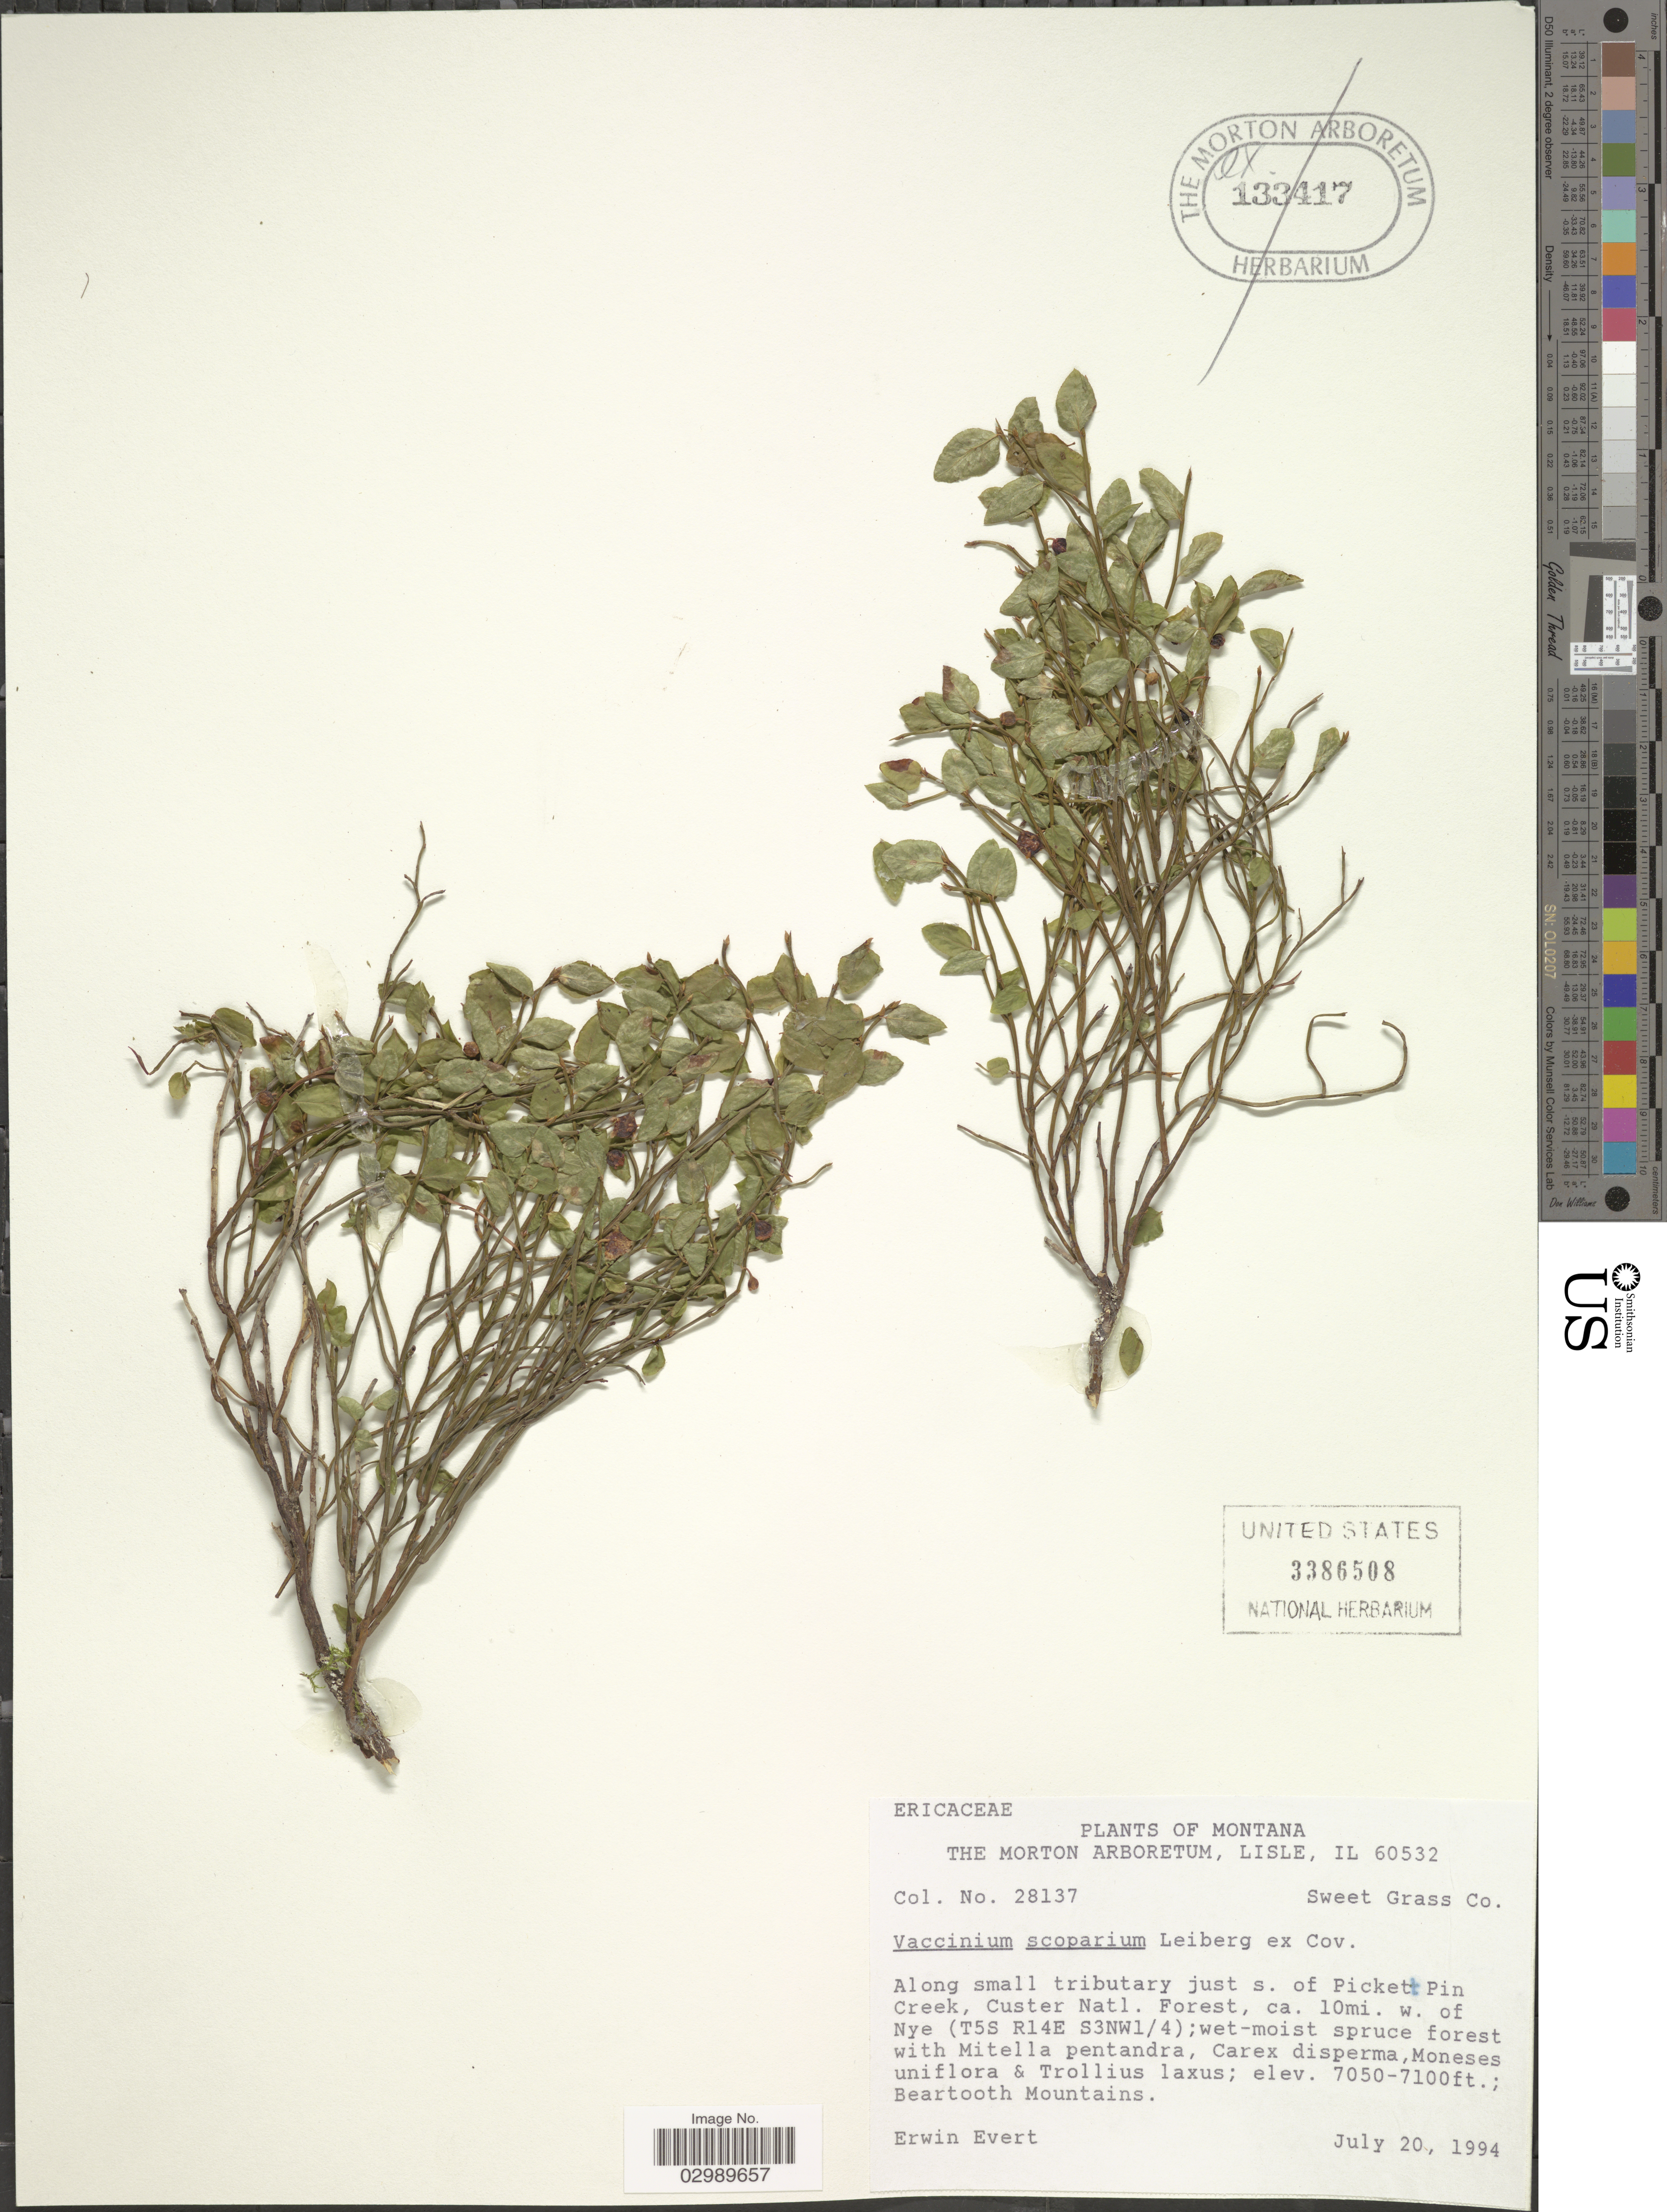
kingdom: Plantae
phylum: Tracheophyta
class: Magnoliopsida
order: Ericales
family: Ericaceae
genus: Vaccinium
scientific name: Vaccinium scoparium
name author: Leiberg ex Coville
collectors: E. Evert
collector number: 28137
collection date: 1994-07-20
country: United States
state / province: Montana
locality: Sweet Grass. Co. Along small tributary just s. of Pickett Pin Creek, Custer Natl. Forest, ca. 10mi. w. of Nye (T5S R14E S3NW1/4). Beartooth Mountains.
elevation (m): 2149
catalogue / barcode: US 3386508